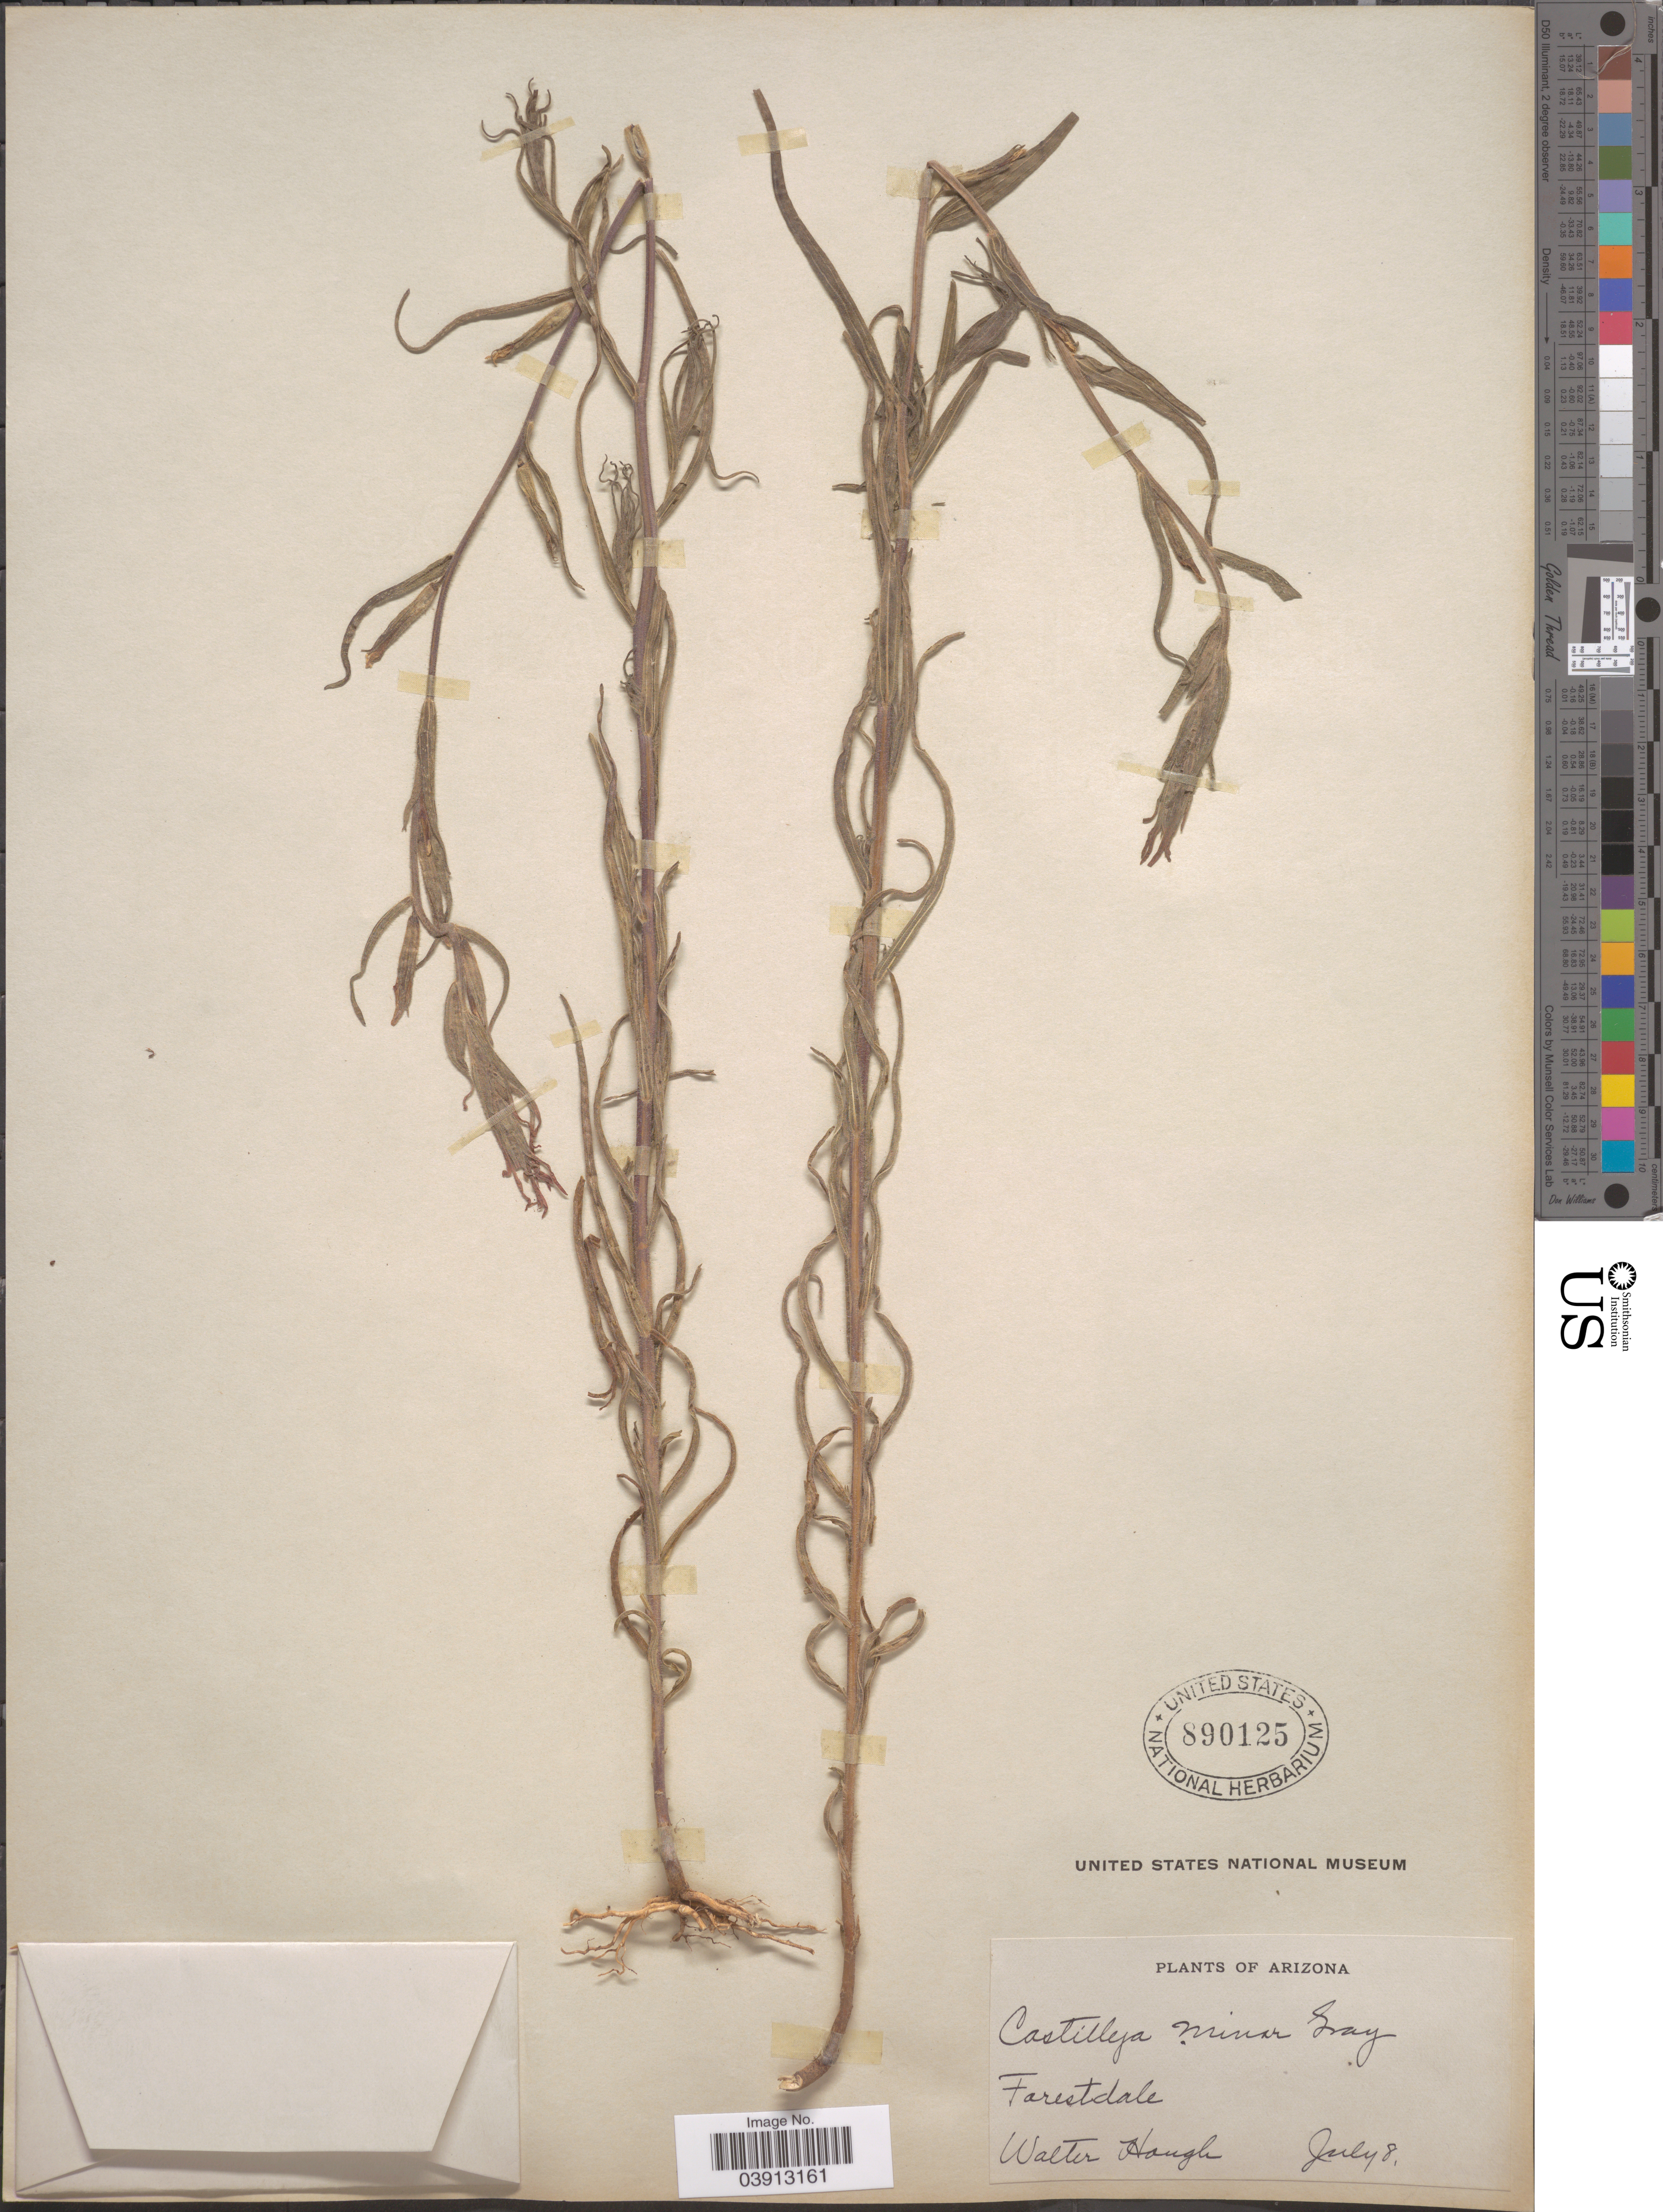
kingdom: Plantae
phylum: Tracheophyta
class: Magnoliopsida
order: Lamiales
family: Orobanchaceae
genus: Castilleja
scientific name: Castilleja minor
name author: A. Gray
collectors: W. Hough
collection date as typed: Transcribed d/m/y: /7/8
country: United States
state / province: Arizona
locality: Forestdale.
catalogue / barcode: US 890125